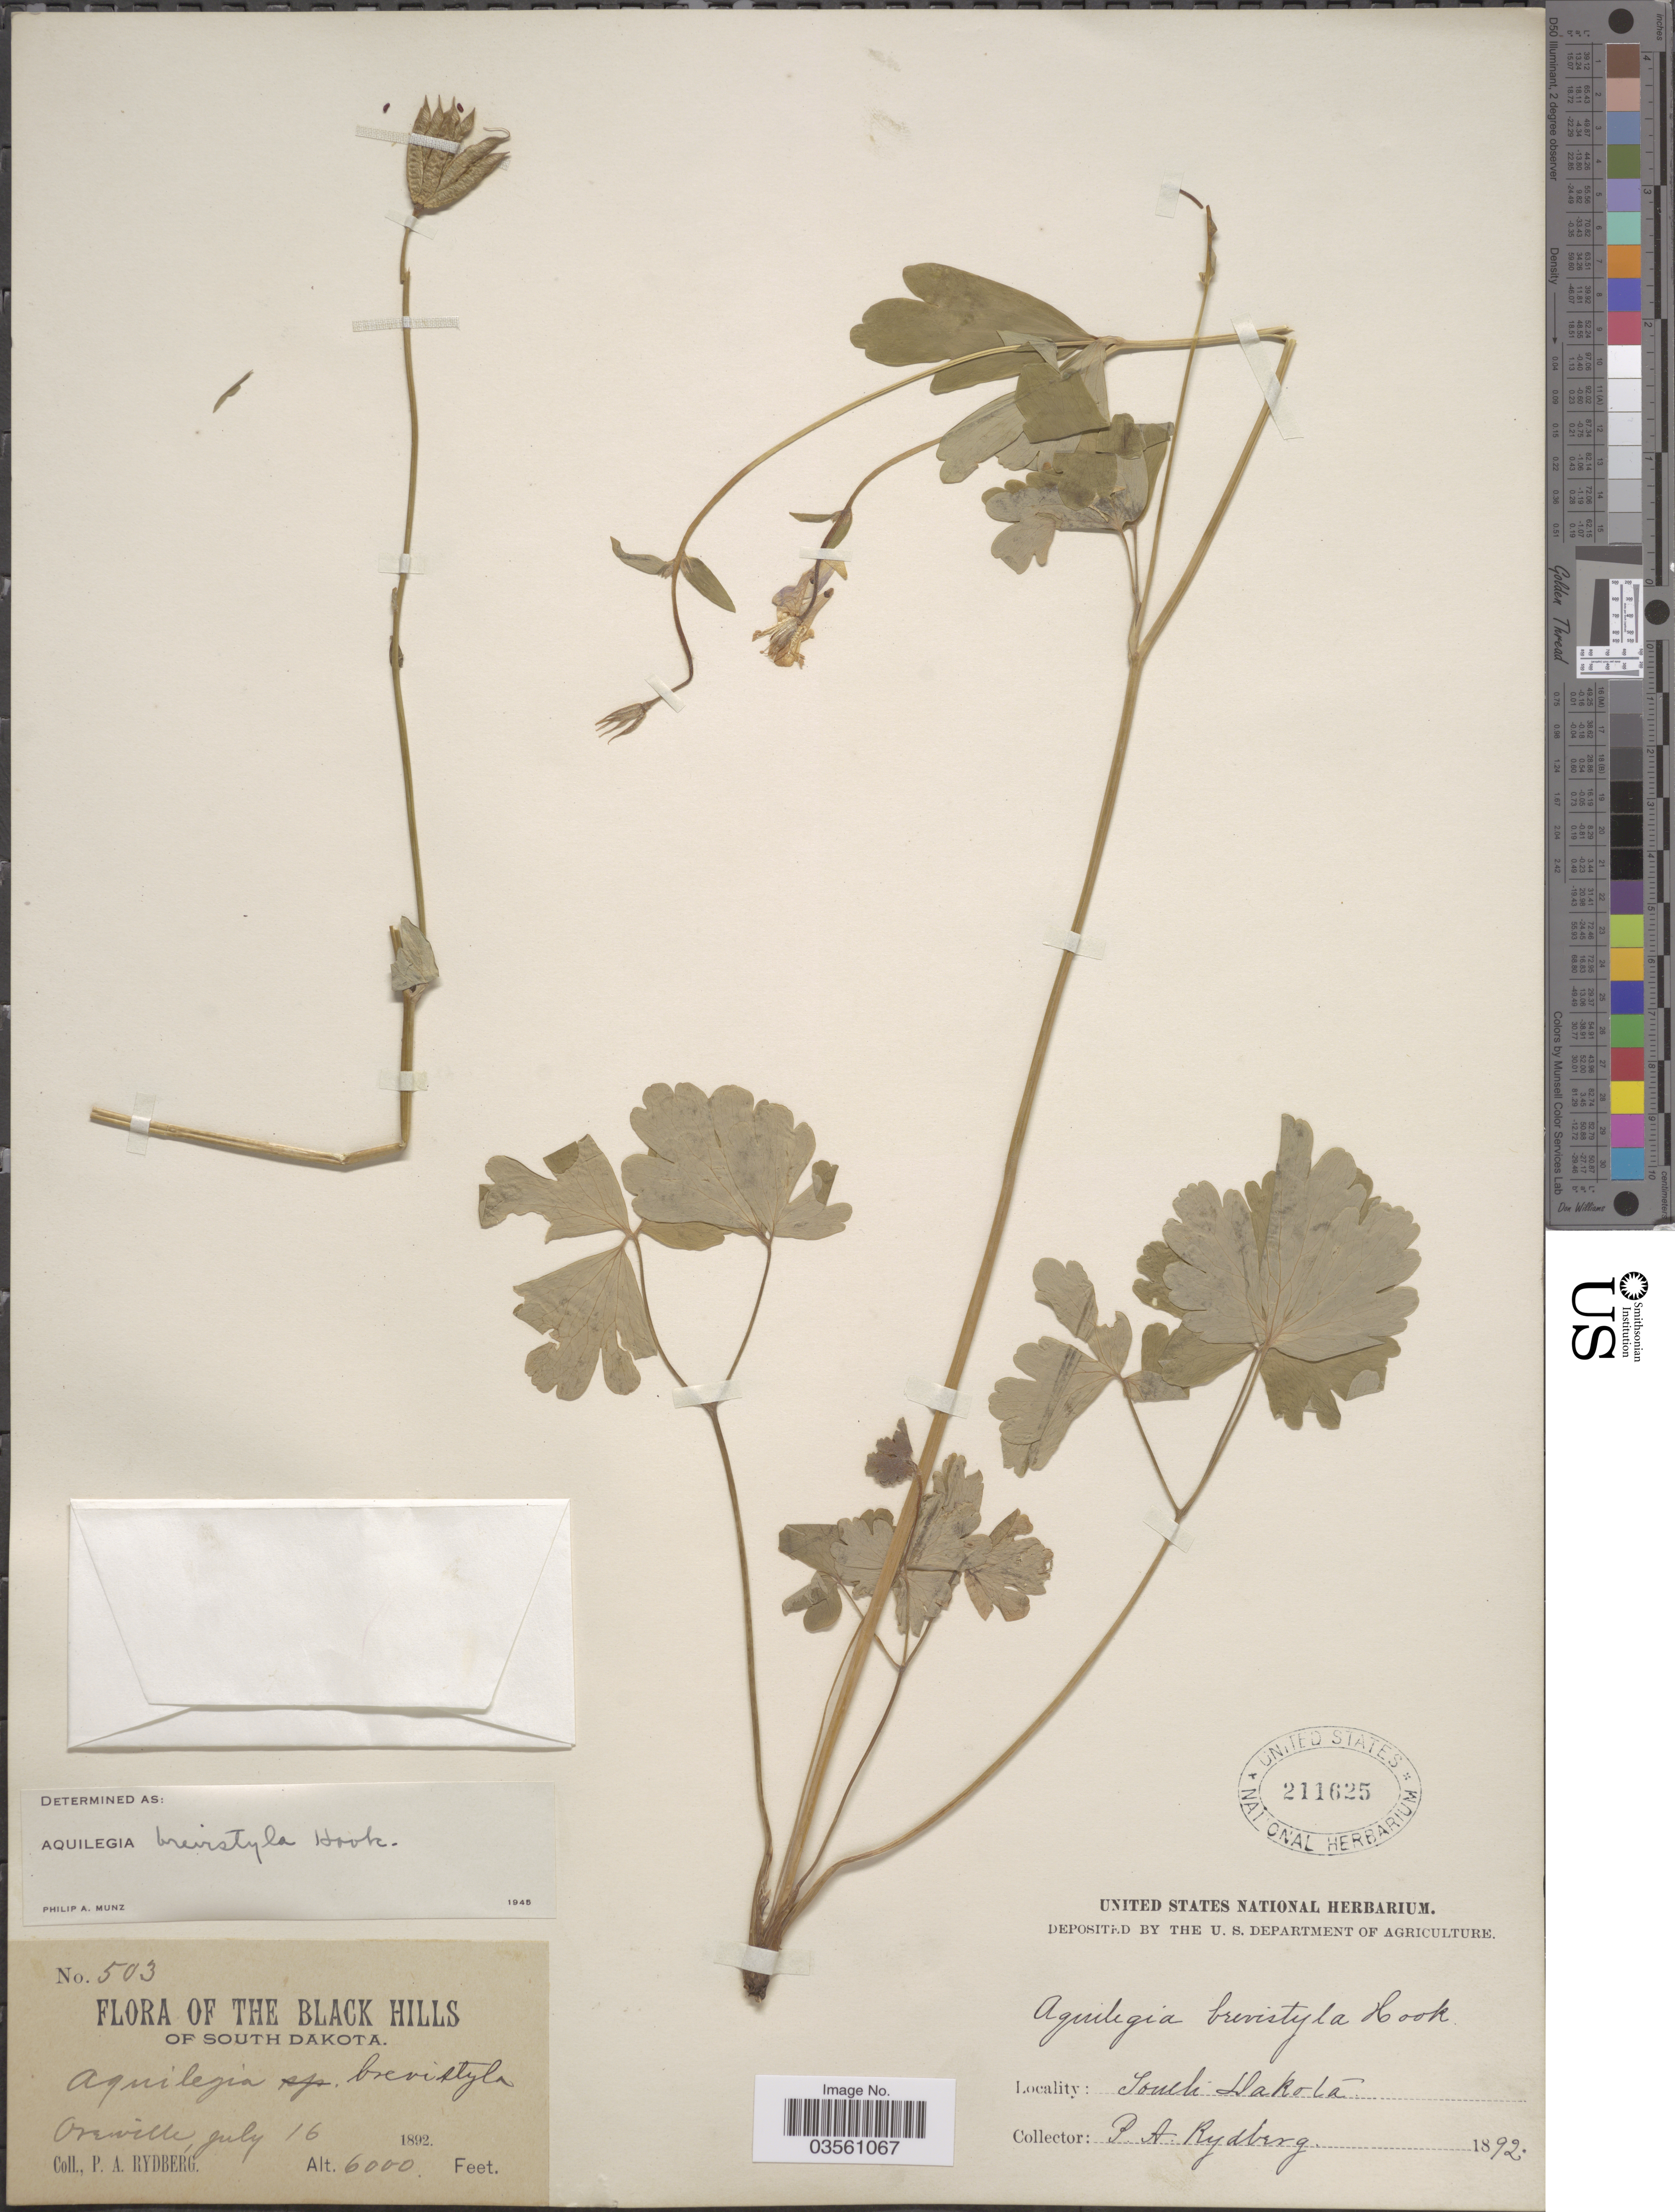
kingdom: Plantae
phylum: Tracheophyta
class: Magnoliopsida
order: Ranunculales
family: Ranunculaceae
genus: Aquilegia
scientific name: Aquilegia brevistyla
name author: Hook.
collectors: P. A. Rydberg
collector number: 503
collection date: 1892-07-16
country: United States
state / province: South Dakota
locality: The Black Hills of South Dakota. Oreville.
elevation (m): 1829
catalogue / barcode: US 211625